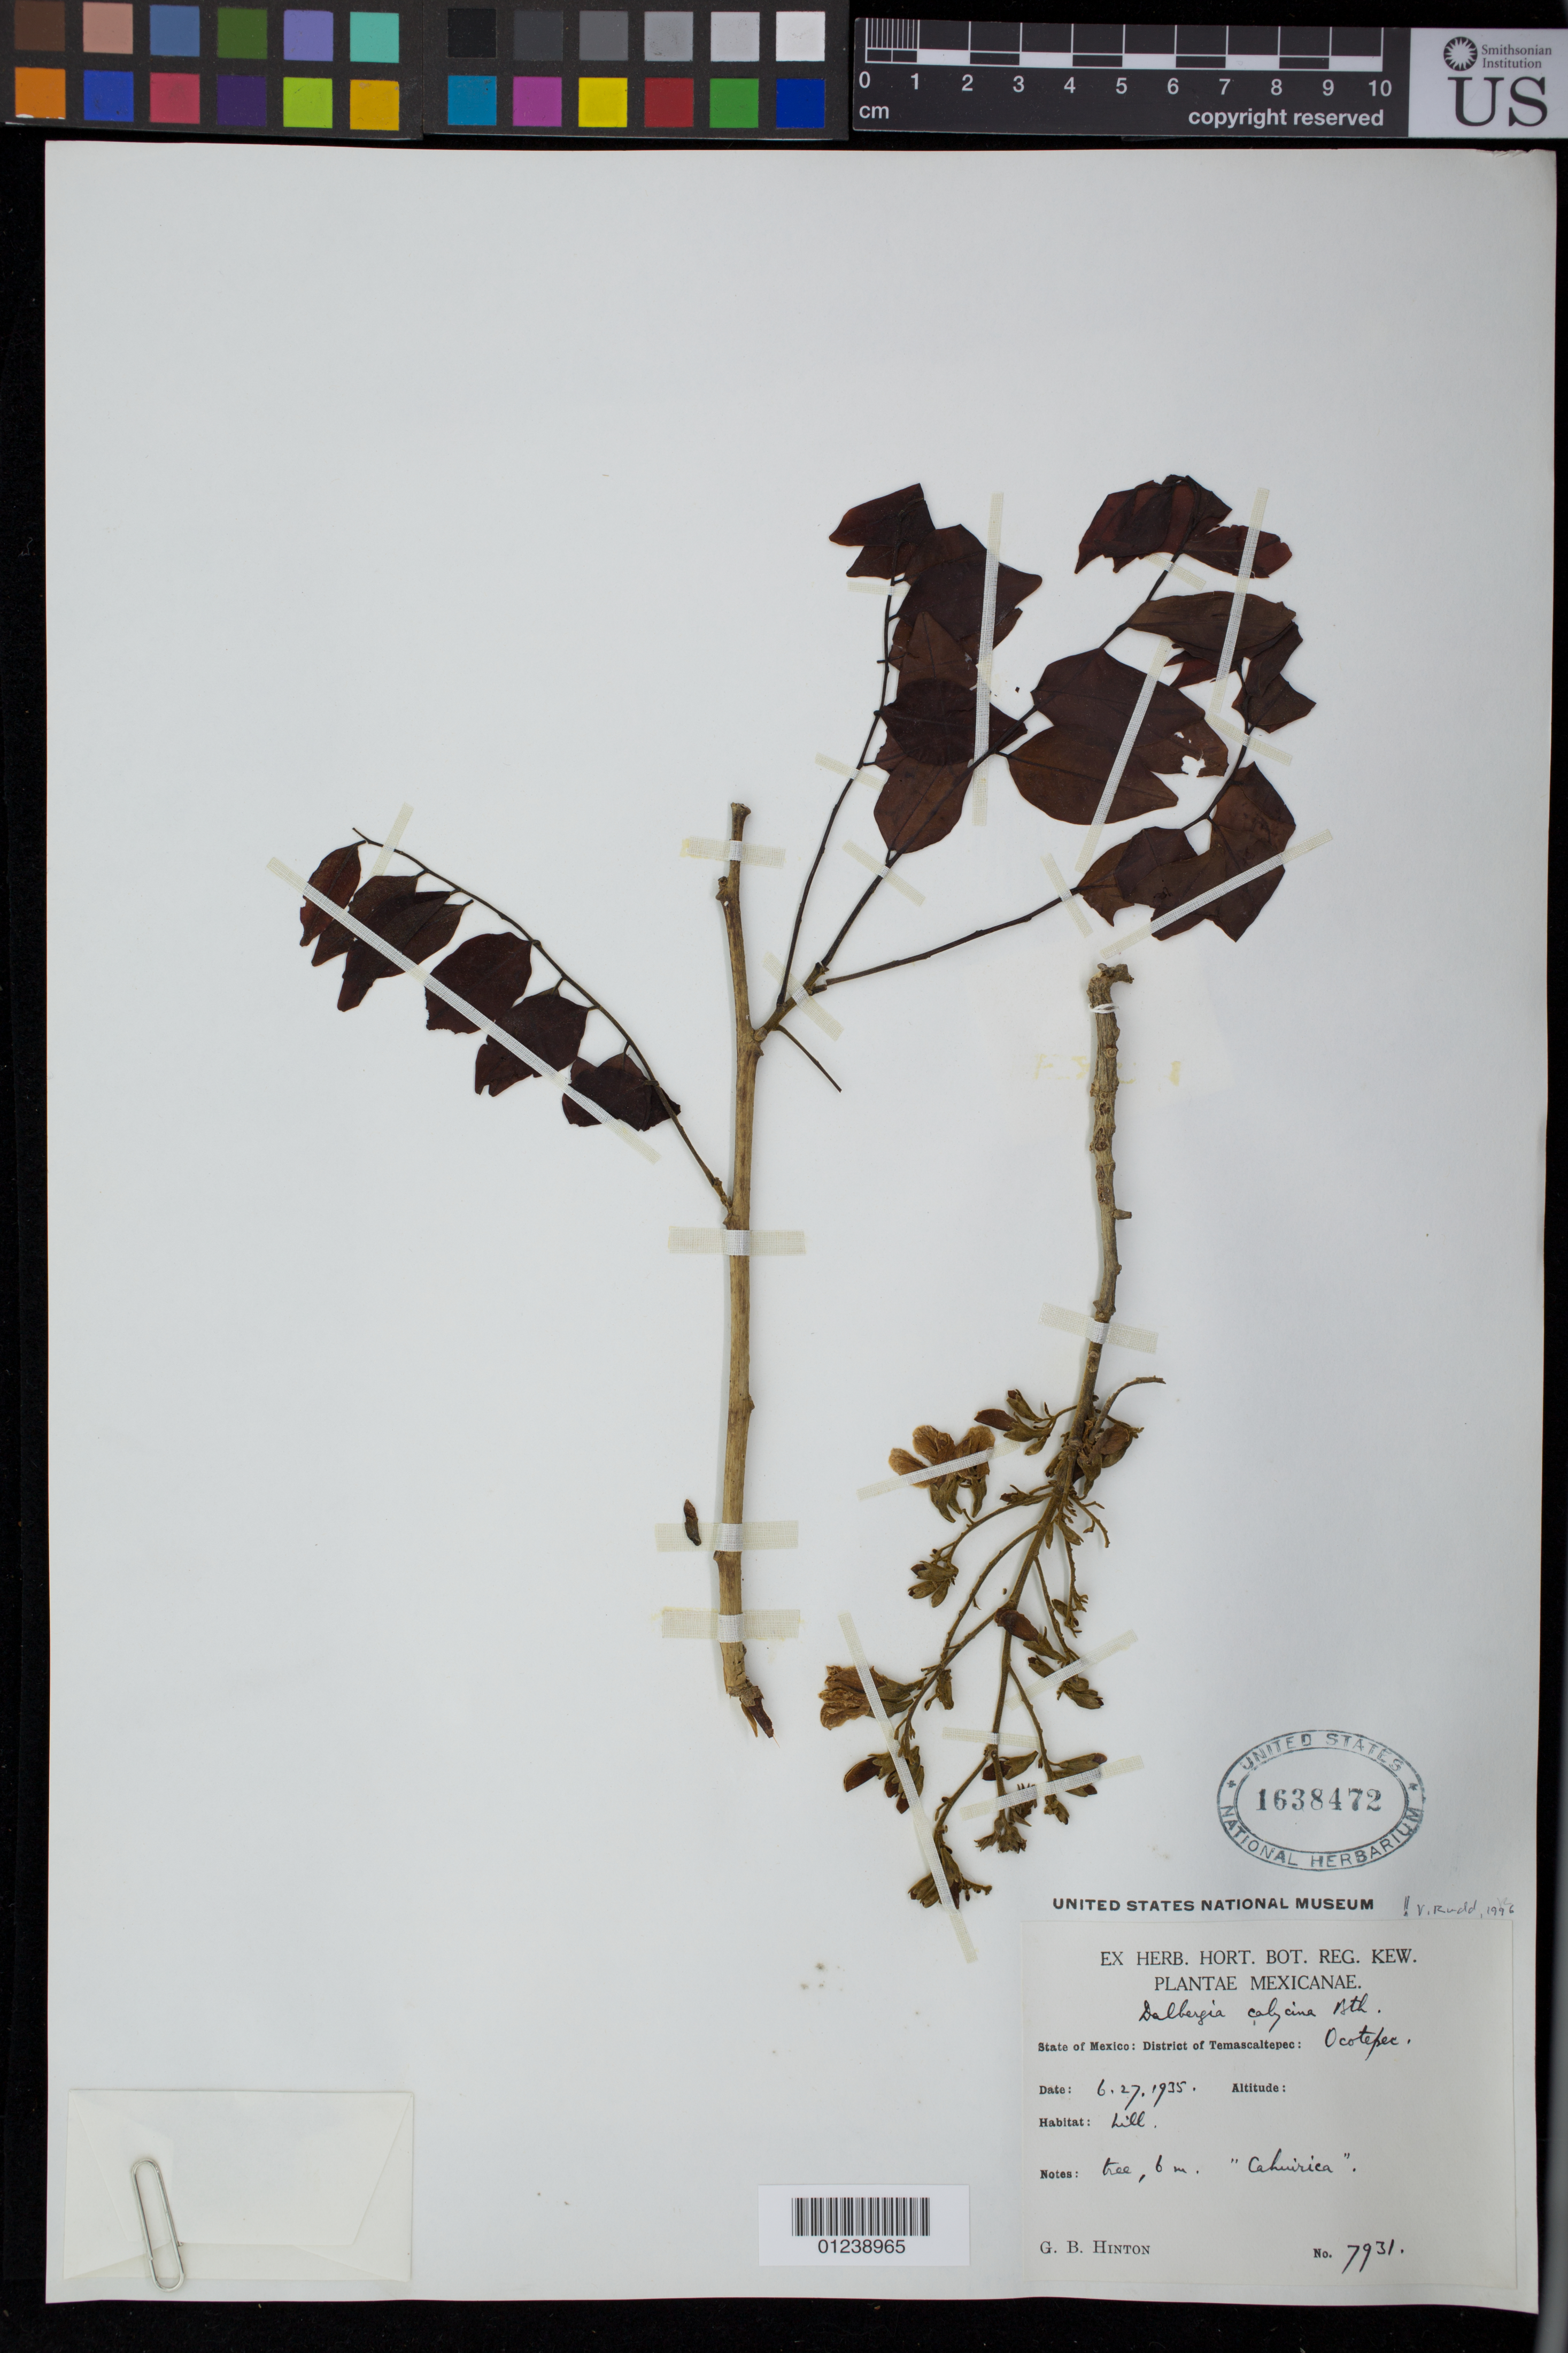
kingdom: Plantae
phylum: Tracheophyta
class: Magnoliopsida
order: Fabales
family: Fabaceae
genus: Dalbergia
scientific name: Dalbergia calycina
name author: Benth.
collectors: G. B. Hinton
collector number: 7931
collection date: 1935-06-27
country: Mexico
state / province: México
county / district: Temascaltepec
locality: Ocotepec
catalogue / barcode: US 1638472